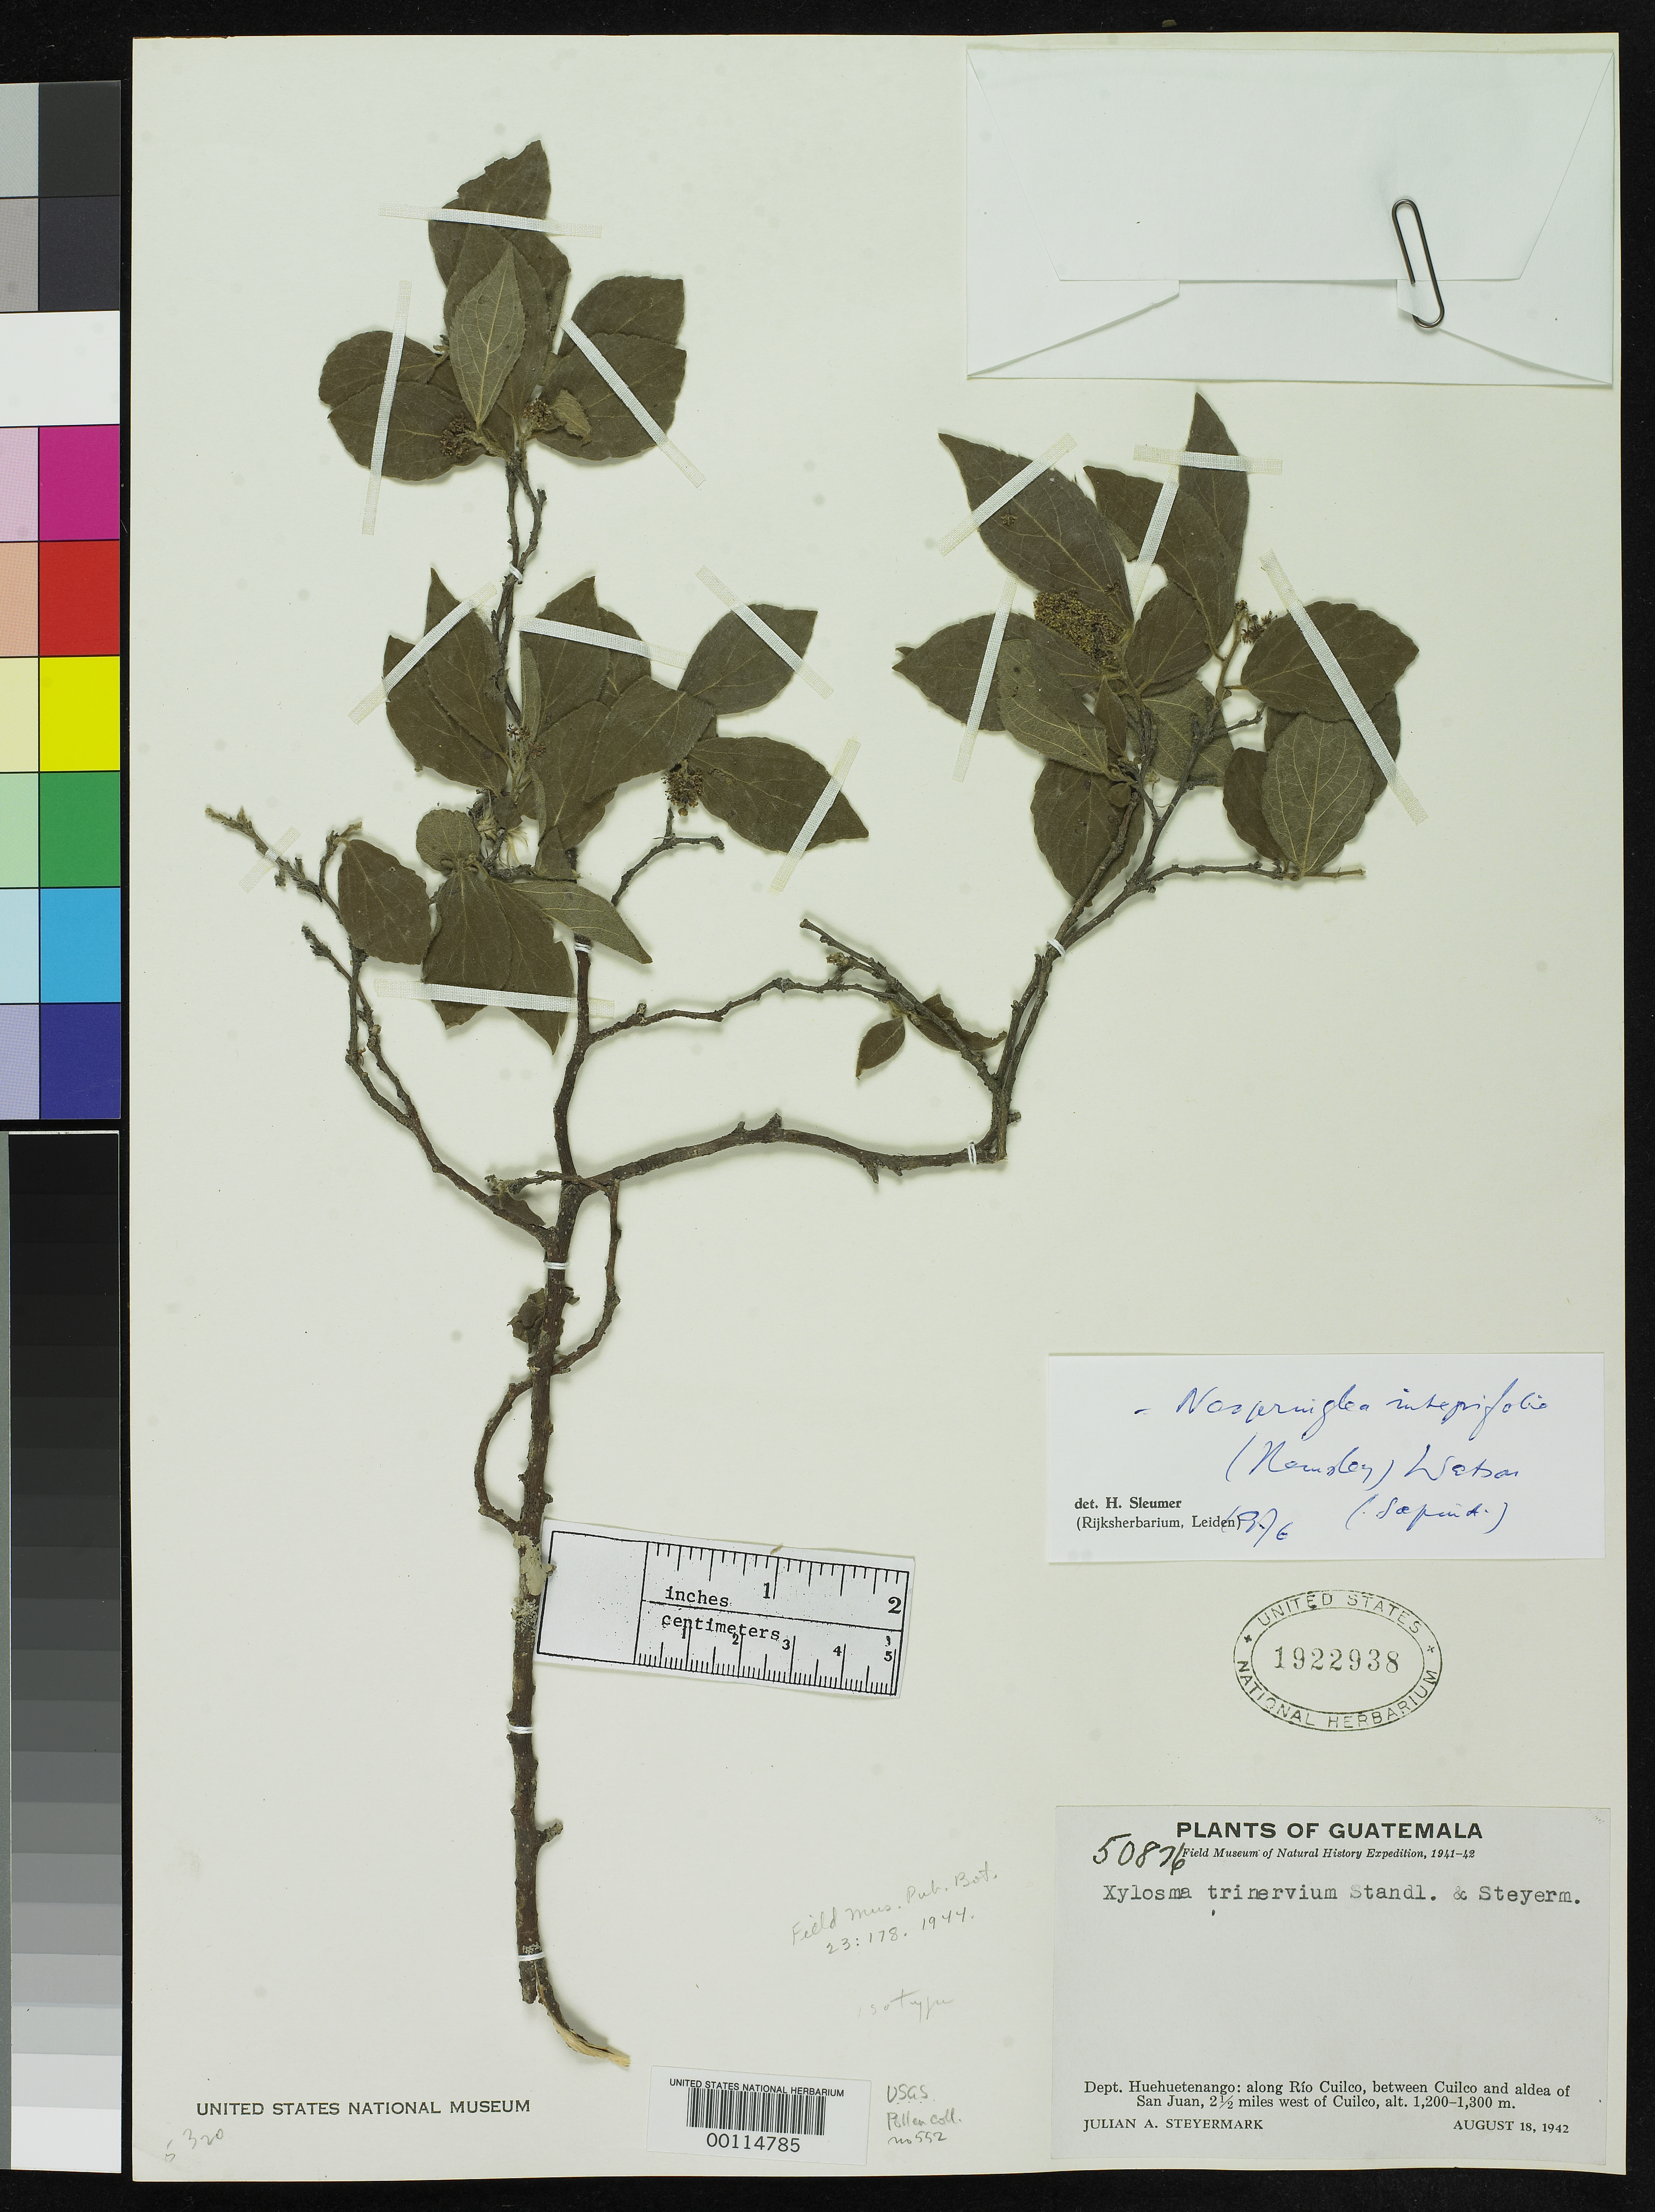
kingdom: Plantae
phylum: Tracheophyta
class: Magnoliopsida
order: Malpighiales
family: Salicaceae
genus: Xylosma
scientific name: Xylosma trinervia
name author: Standl. & Steyerm.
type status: Isotype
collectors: J. Steyermark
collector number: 50876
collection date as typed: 18 Aug 1942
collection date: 1942-08-18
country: Guatemala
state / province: Huehuetenango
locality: Along Rio Cuilco, between Cuilco and San Juan.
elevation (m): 1200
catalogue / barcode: US 1922938